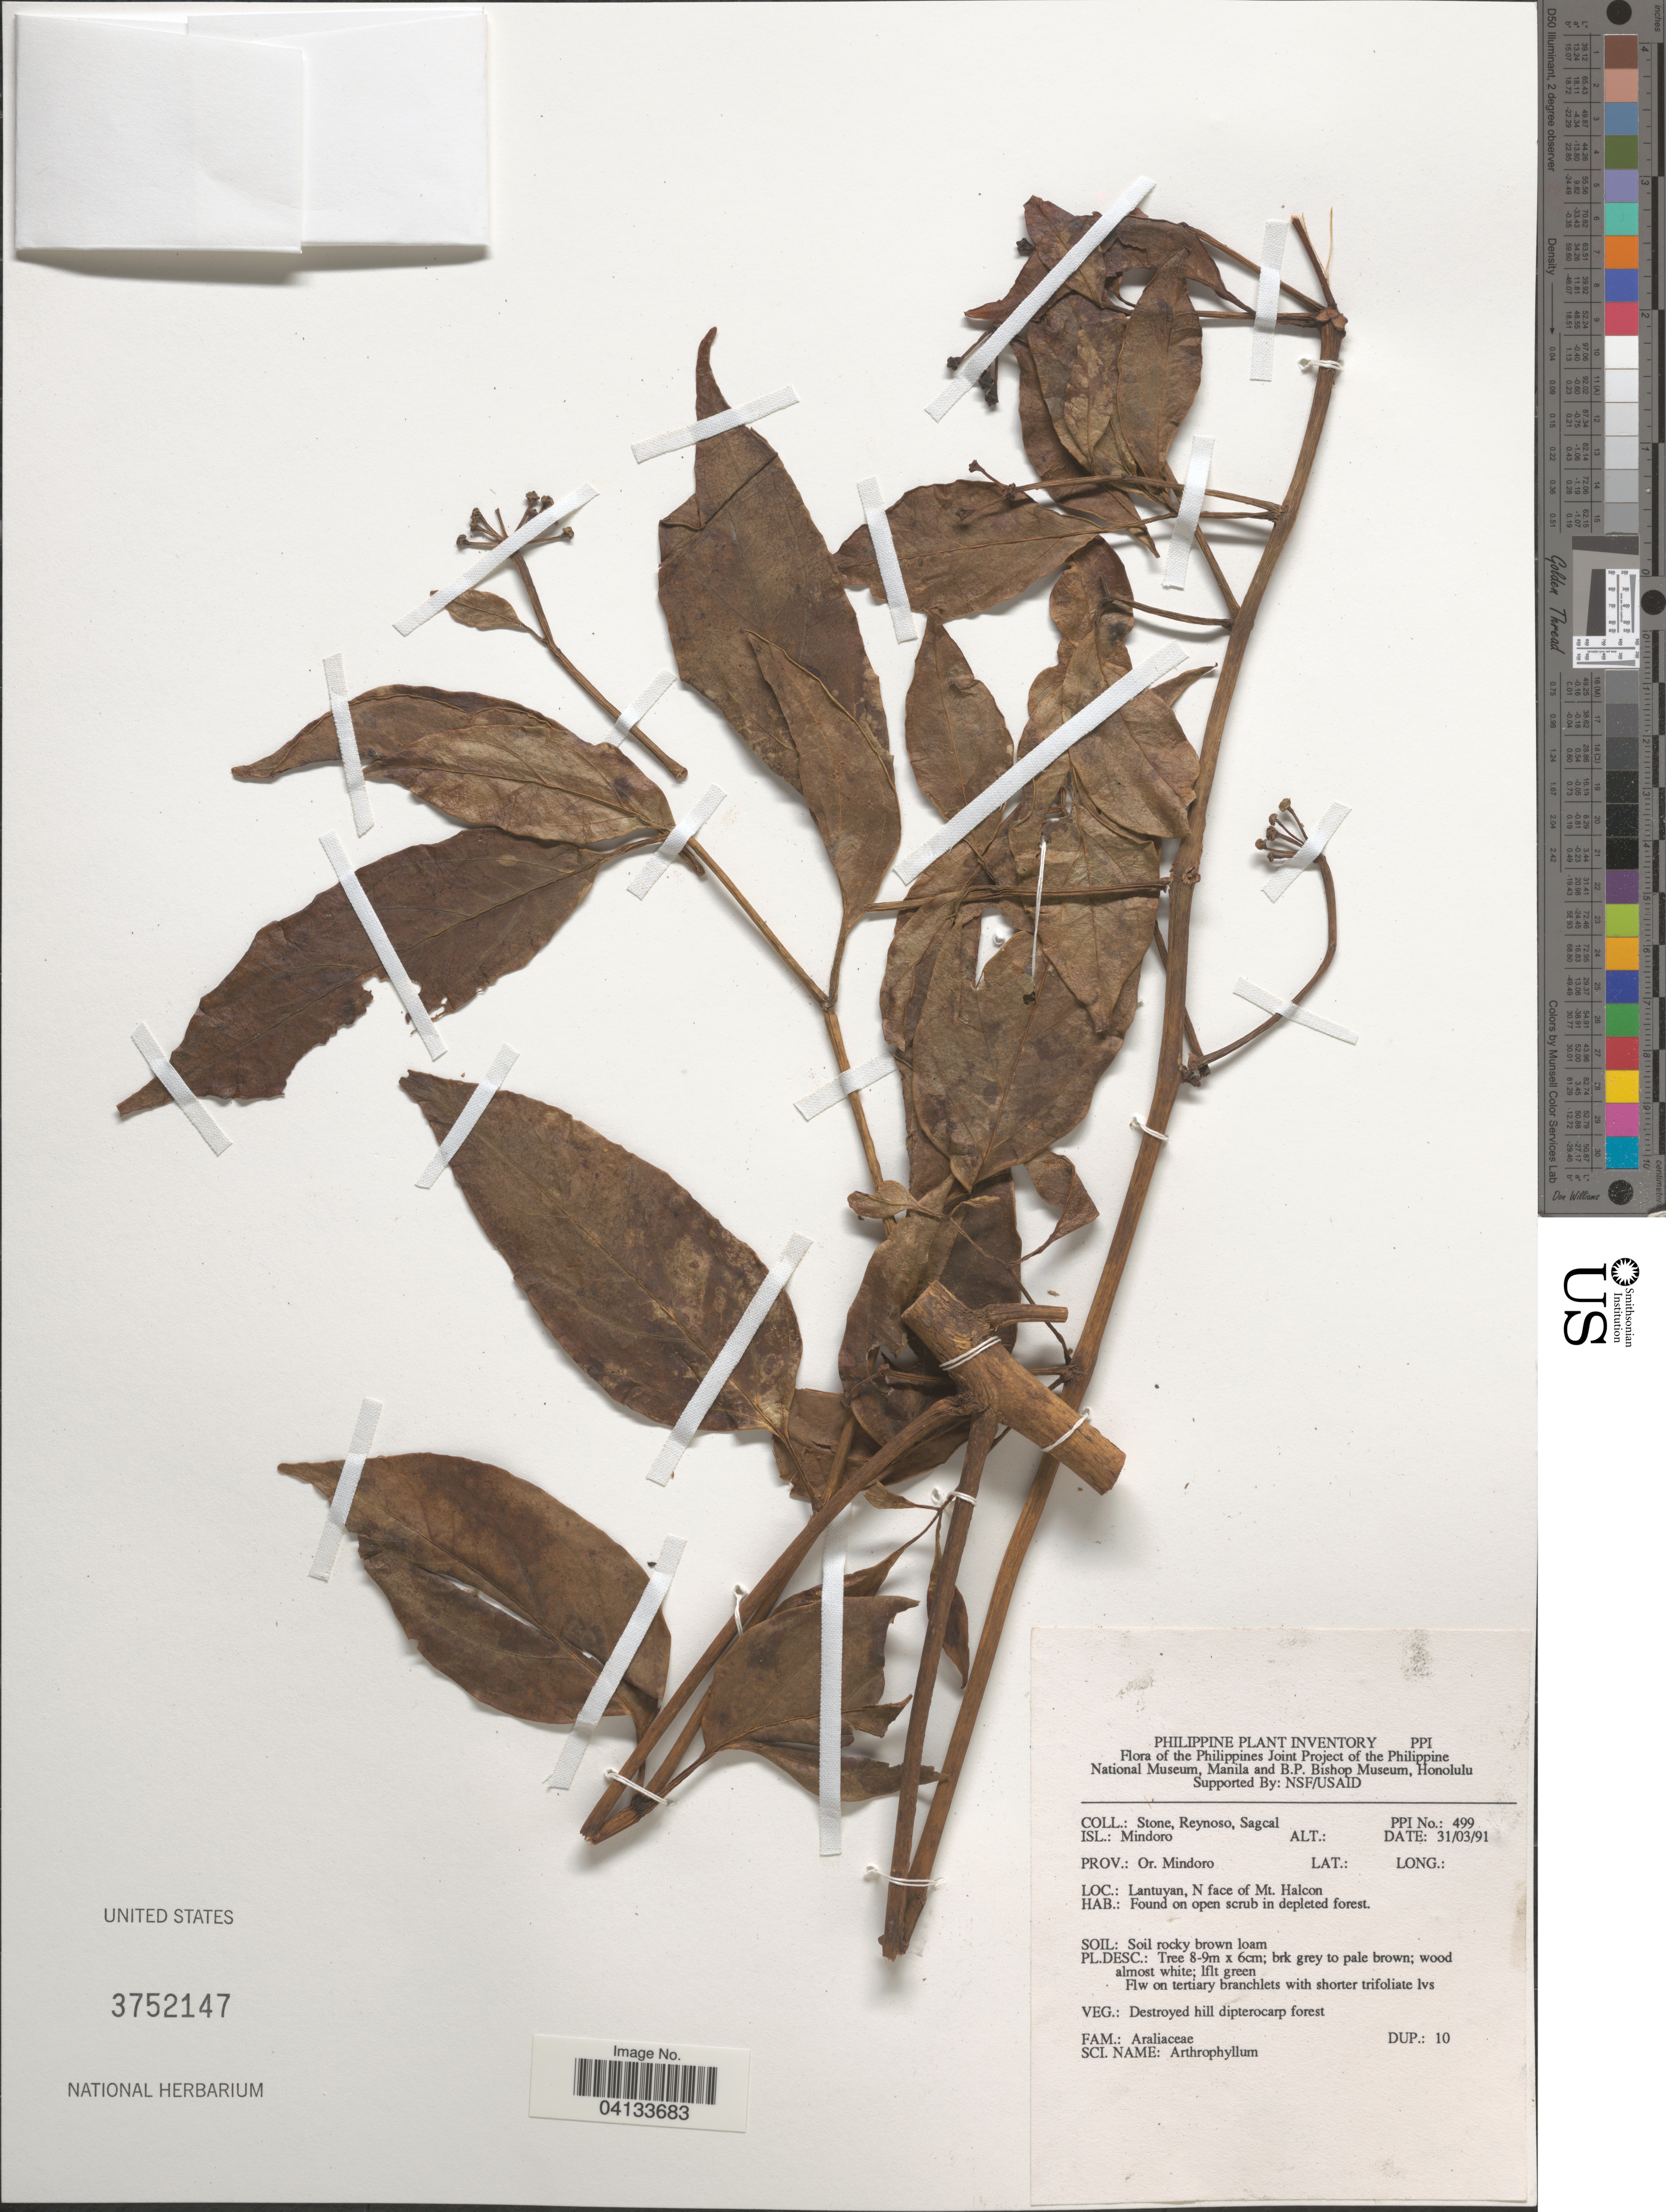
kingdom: Plantae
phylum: Tracheophyta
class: Magnoliopsida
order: Apiales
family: Araliaceae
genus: Arthrophyllum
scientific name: Arthrophyllum sp.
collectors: -. Stone, E. Reynoso & E. Sagcal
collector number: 499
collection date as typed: Transcribed d/m/y: 31/3/91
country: Philippines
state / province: Mimaropa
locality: Isl.: Mindoro. Prov.: Or. Mindoro. Lantuyan, N face of Mt. Halcon.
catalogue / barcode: US 3752147